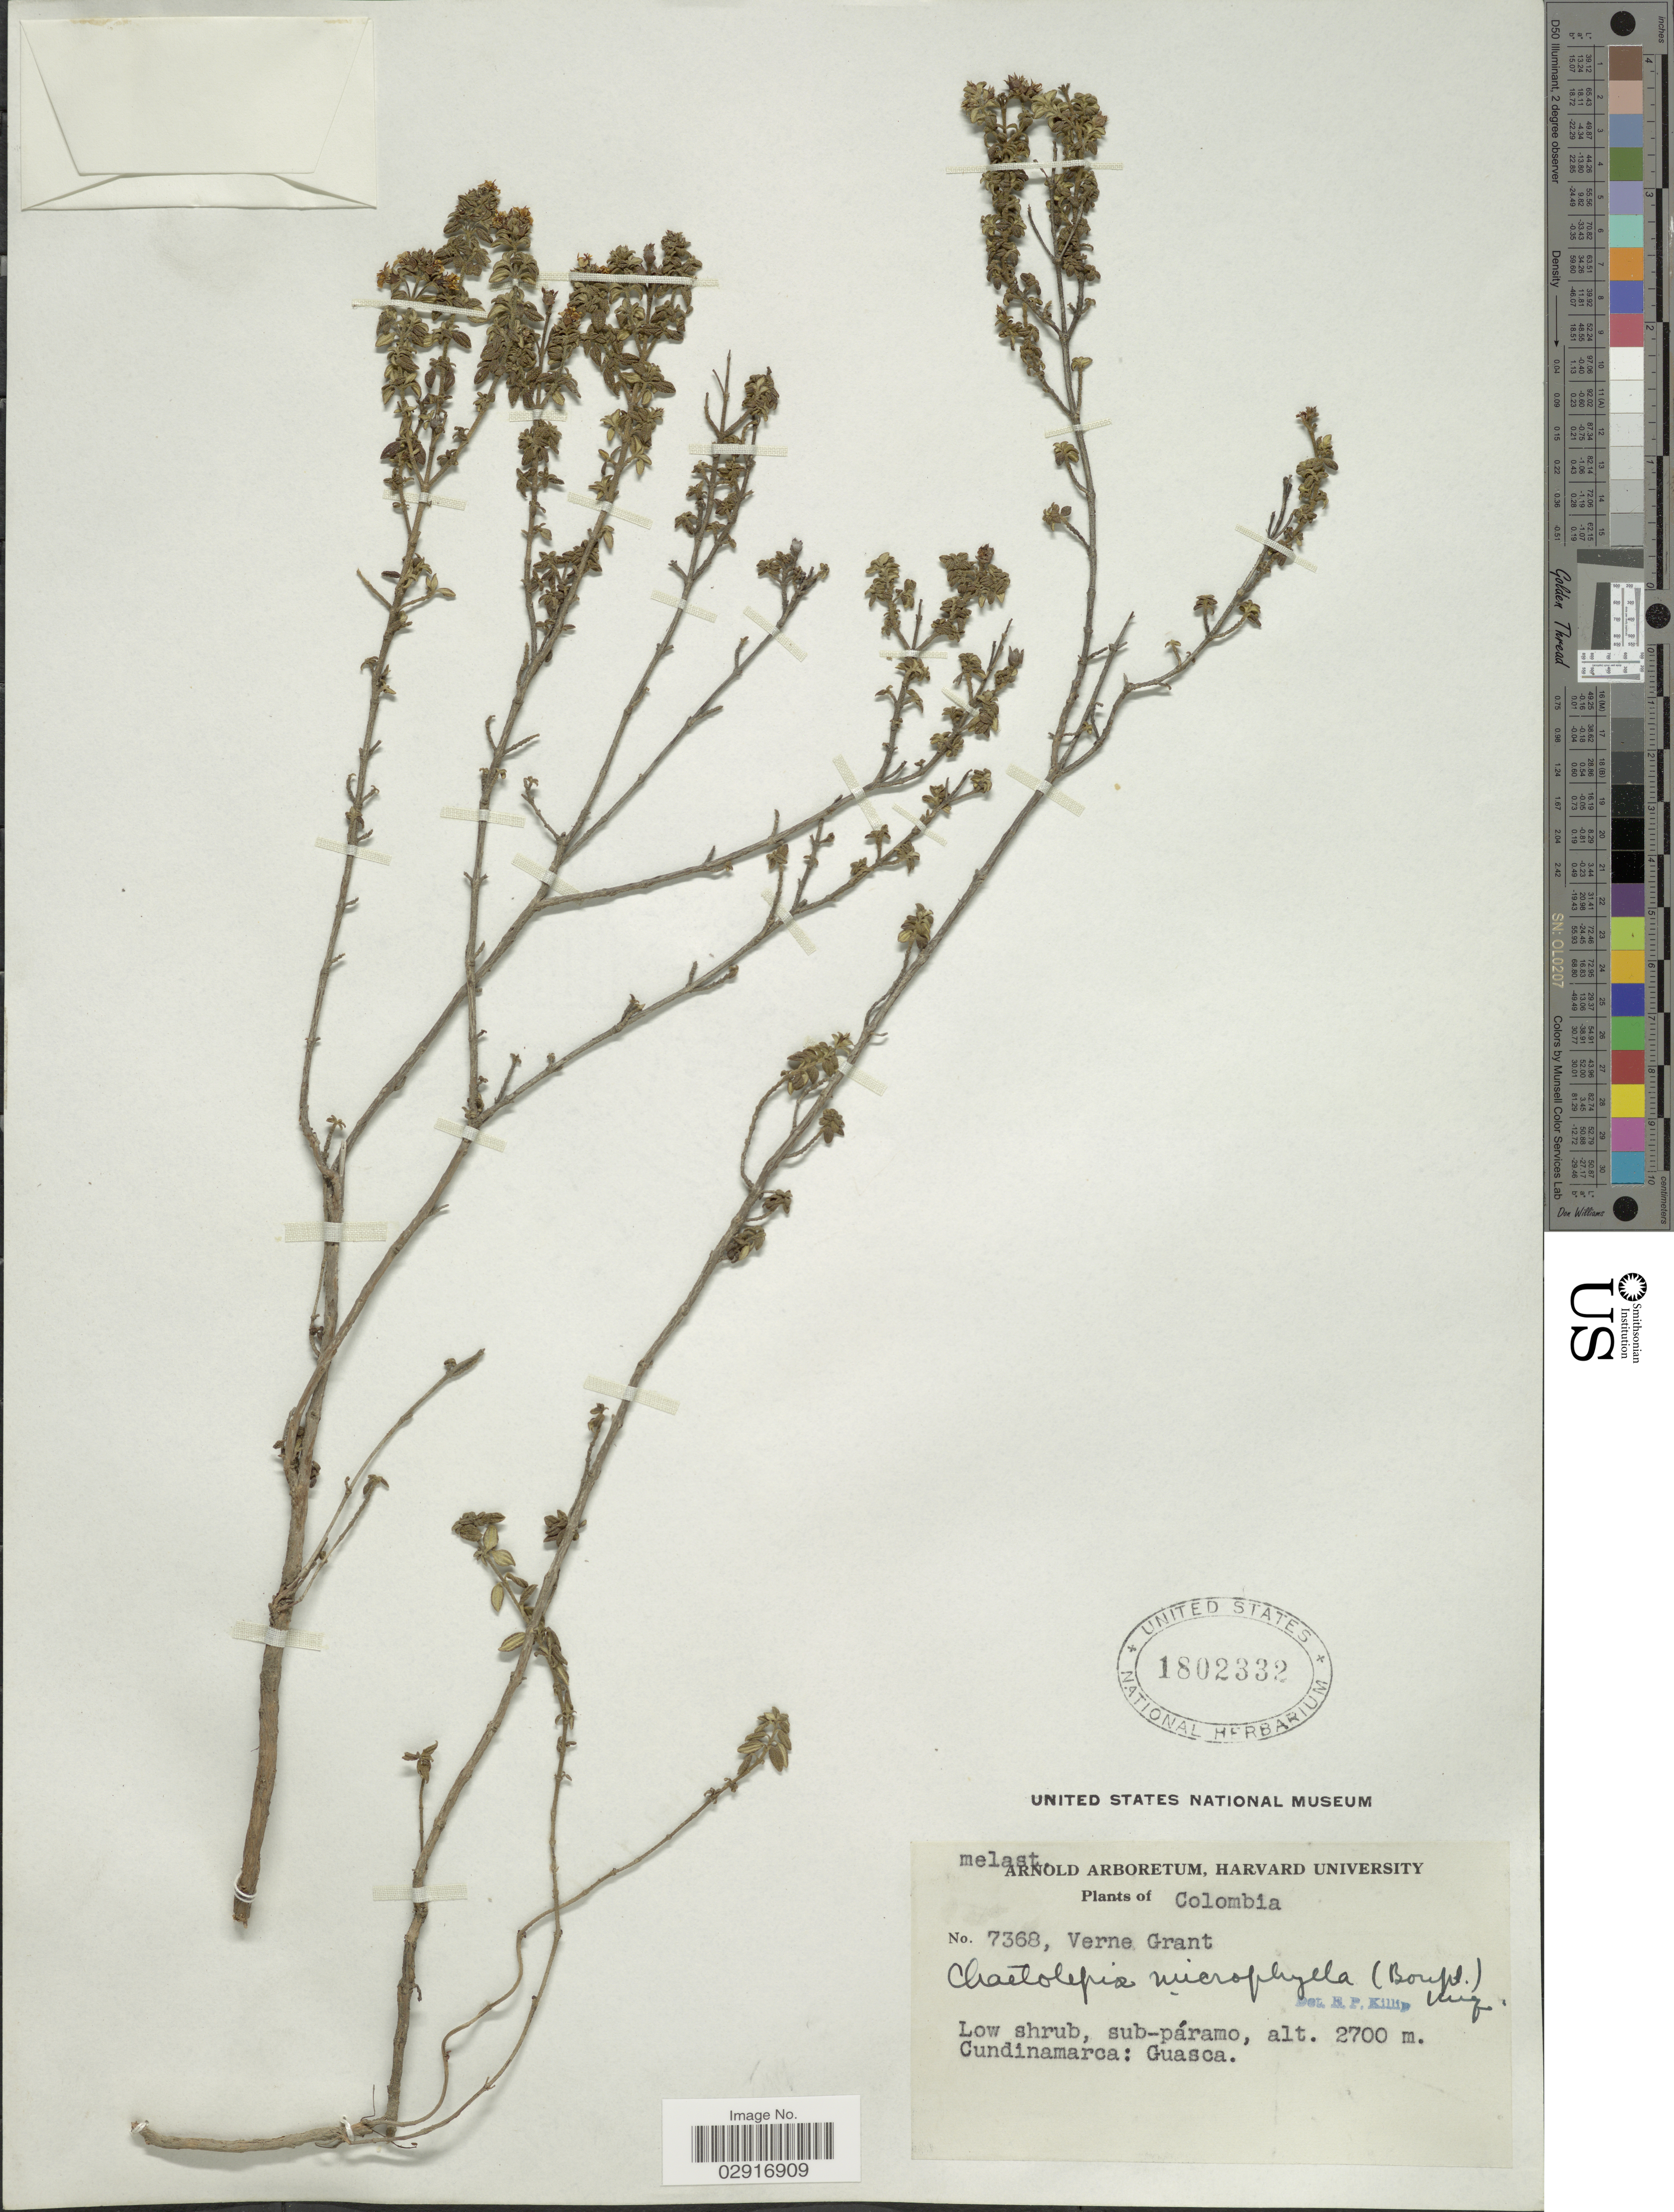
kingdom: Plantae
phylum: Tracheophyta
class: Magnoliopsida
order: Myrtales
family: Melastomataceae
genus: Chaetolepis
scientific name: Chaetolepis microphylla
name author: (Bonpl.) Miq.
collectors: V. Grant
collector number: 7368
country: Colombia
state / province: Cundinamarca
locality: Guasca.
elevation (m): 2700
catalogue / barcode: US 1802332